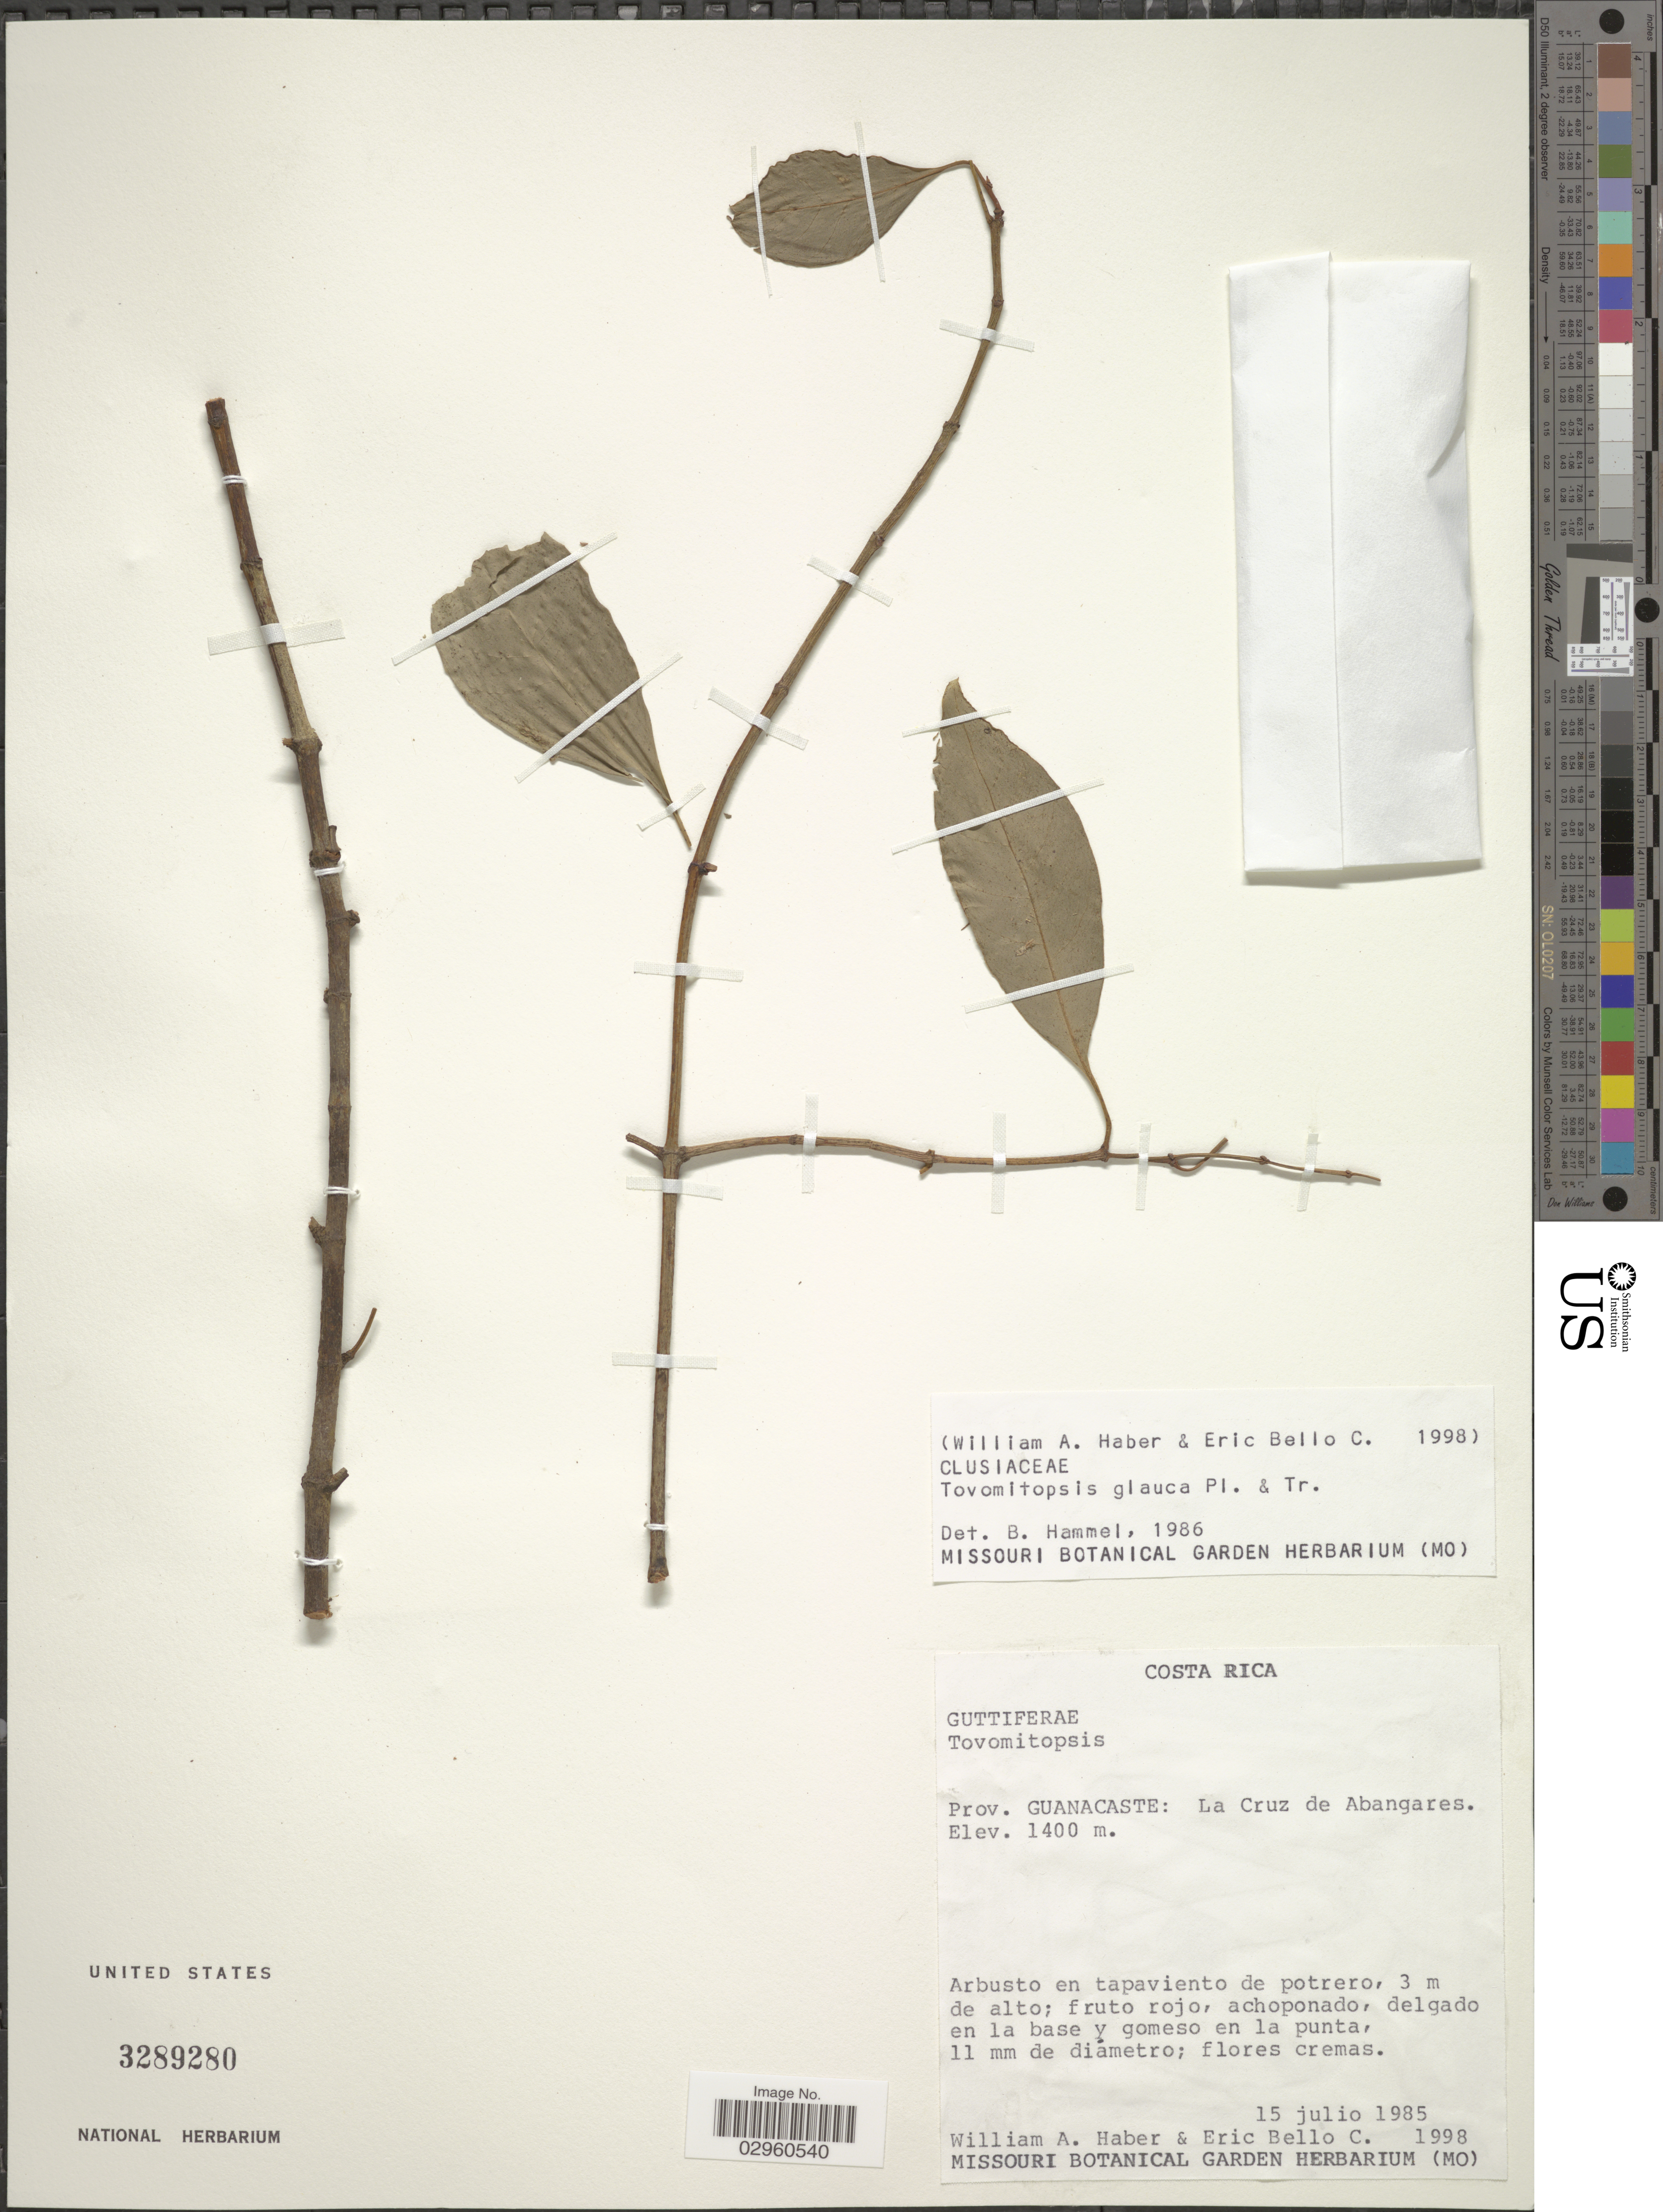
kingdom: Plantae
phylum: Tracheophyta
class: Magnoliopsida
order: Malpighiales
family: Clusiaceae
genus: Chrysochlamys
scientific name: Chrysochlamys glauca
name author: (Oerst. ex Planch. & Triana) Hemsl.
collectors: W. A. Haber & E. Bello C.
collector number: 1998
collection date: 1985-07-15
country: Costa Rica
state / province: Guanacaste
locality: Prov. Guanacaste: La Cruz de Abangares.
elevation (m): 1400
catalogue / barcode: US 3289280